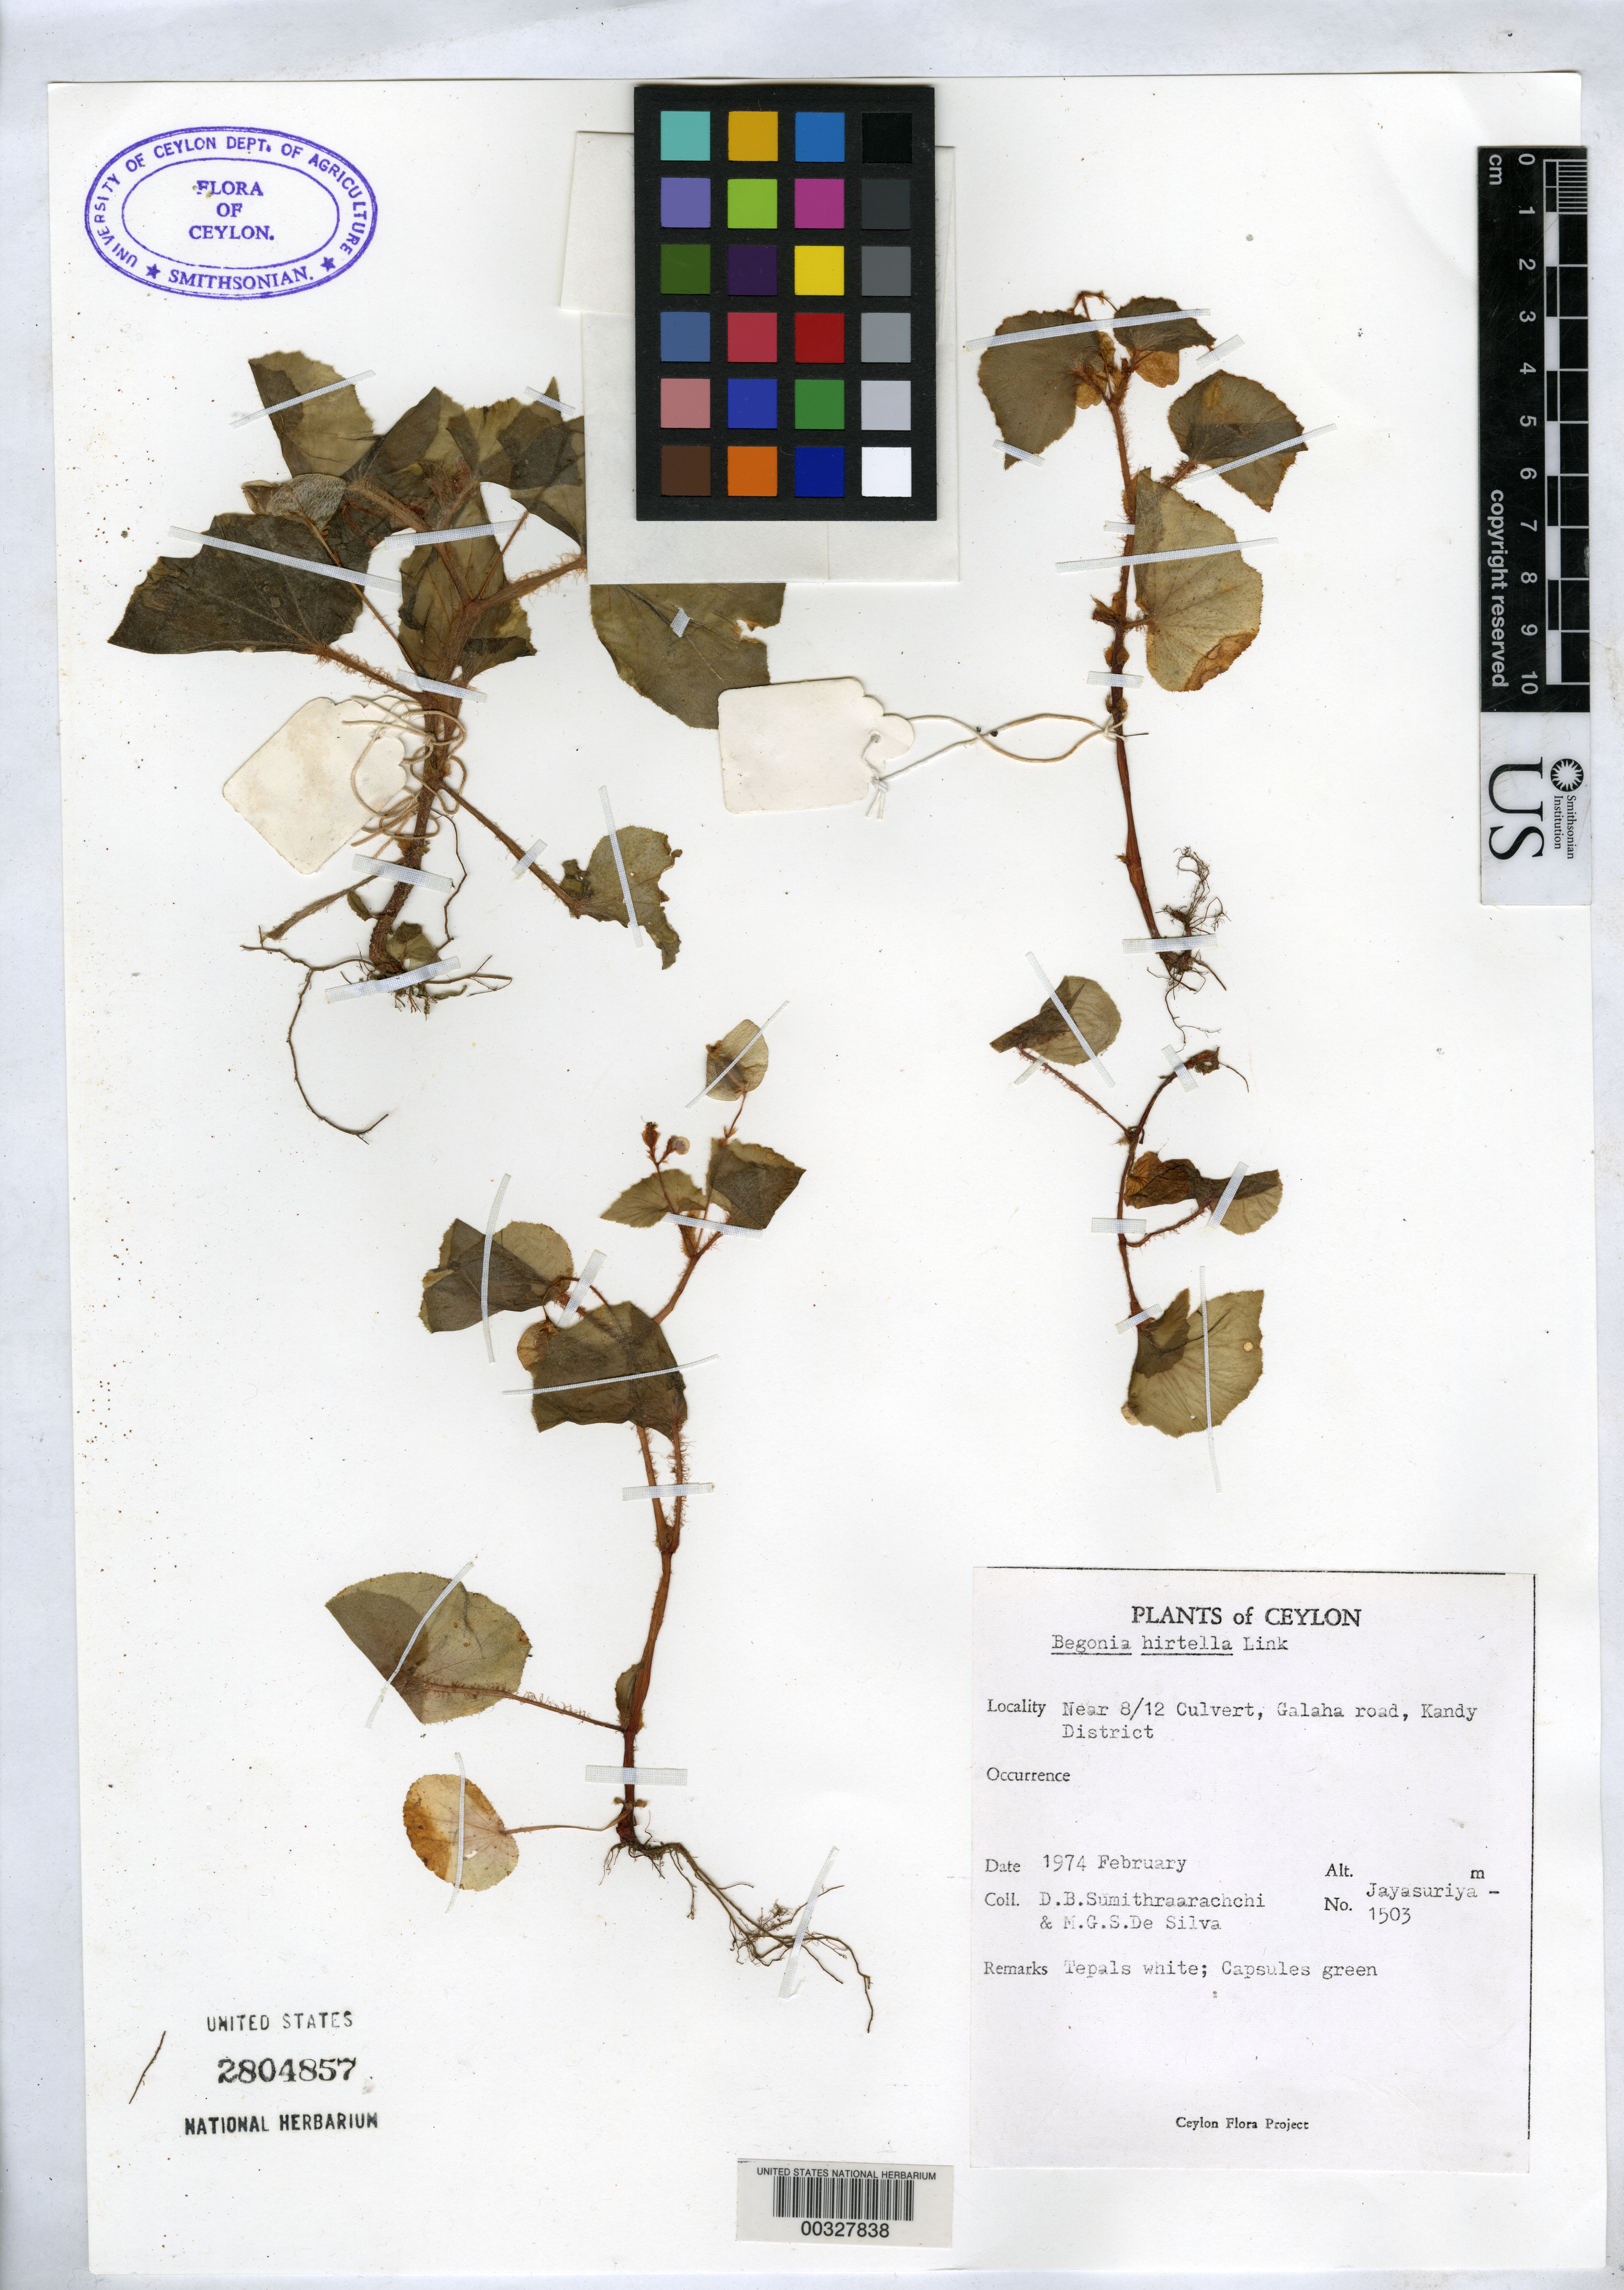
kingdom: Plantae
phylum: Tracheophyta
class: Magnoliopsida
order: Cucurbitales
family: Begoniaceae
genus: Begonia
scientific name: Begonia hirtella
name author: Link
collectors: D. B. Sumithraarachchi, Jayasuriya, -- & M. G. Silva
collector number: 1503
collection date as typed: Feb 1974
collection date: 1974-02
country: Sri Lanka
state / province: Central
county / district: Kandy Dist.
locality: Near 8/12 culvert, galaha road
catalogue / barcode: US 2804857